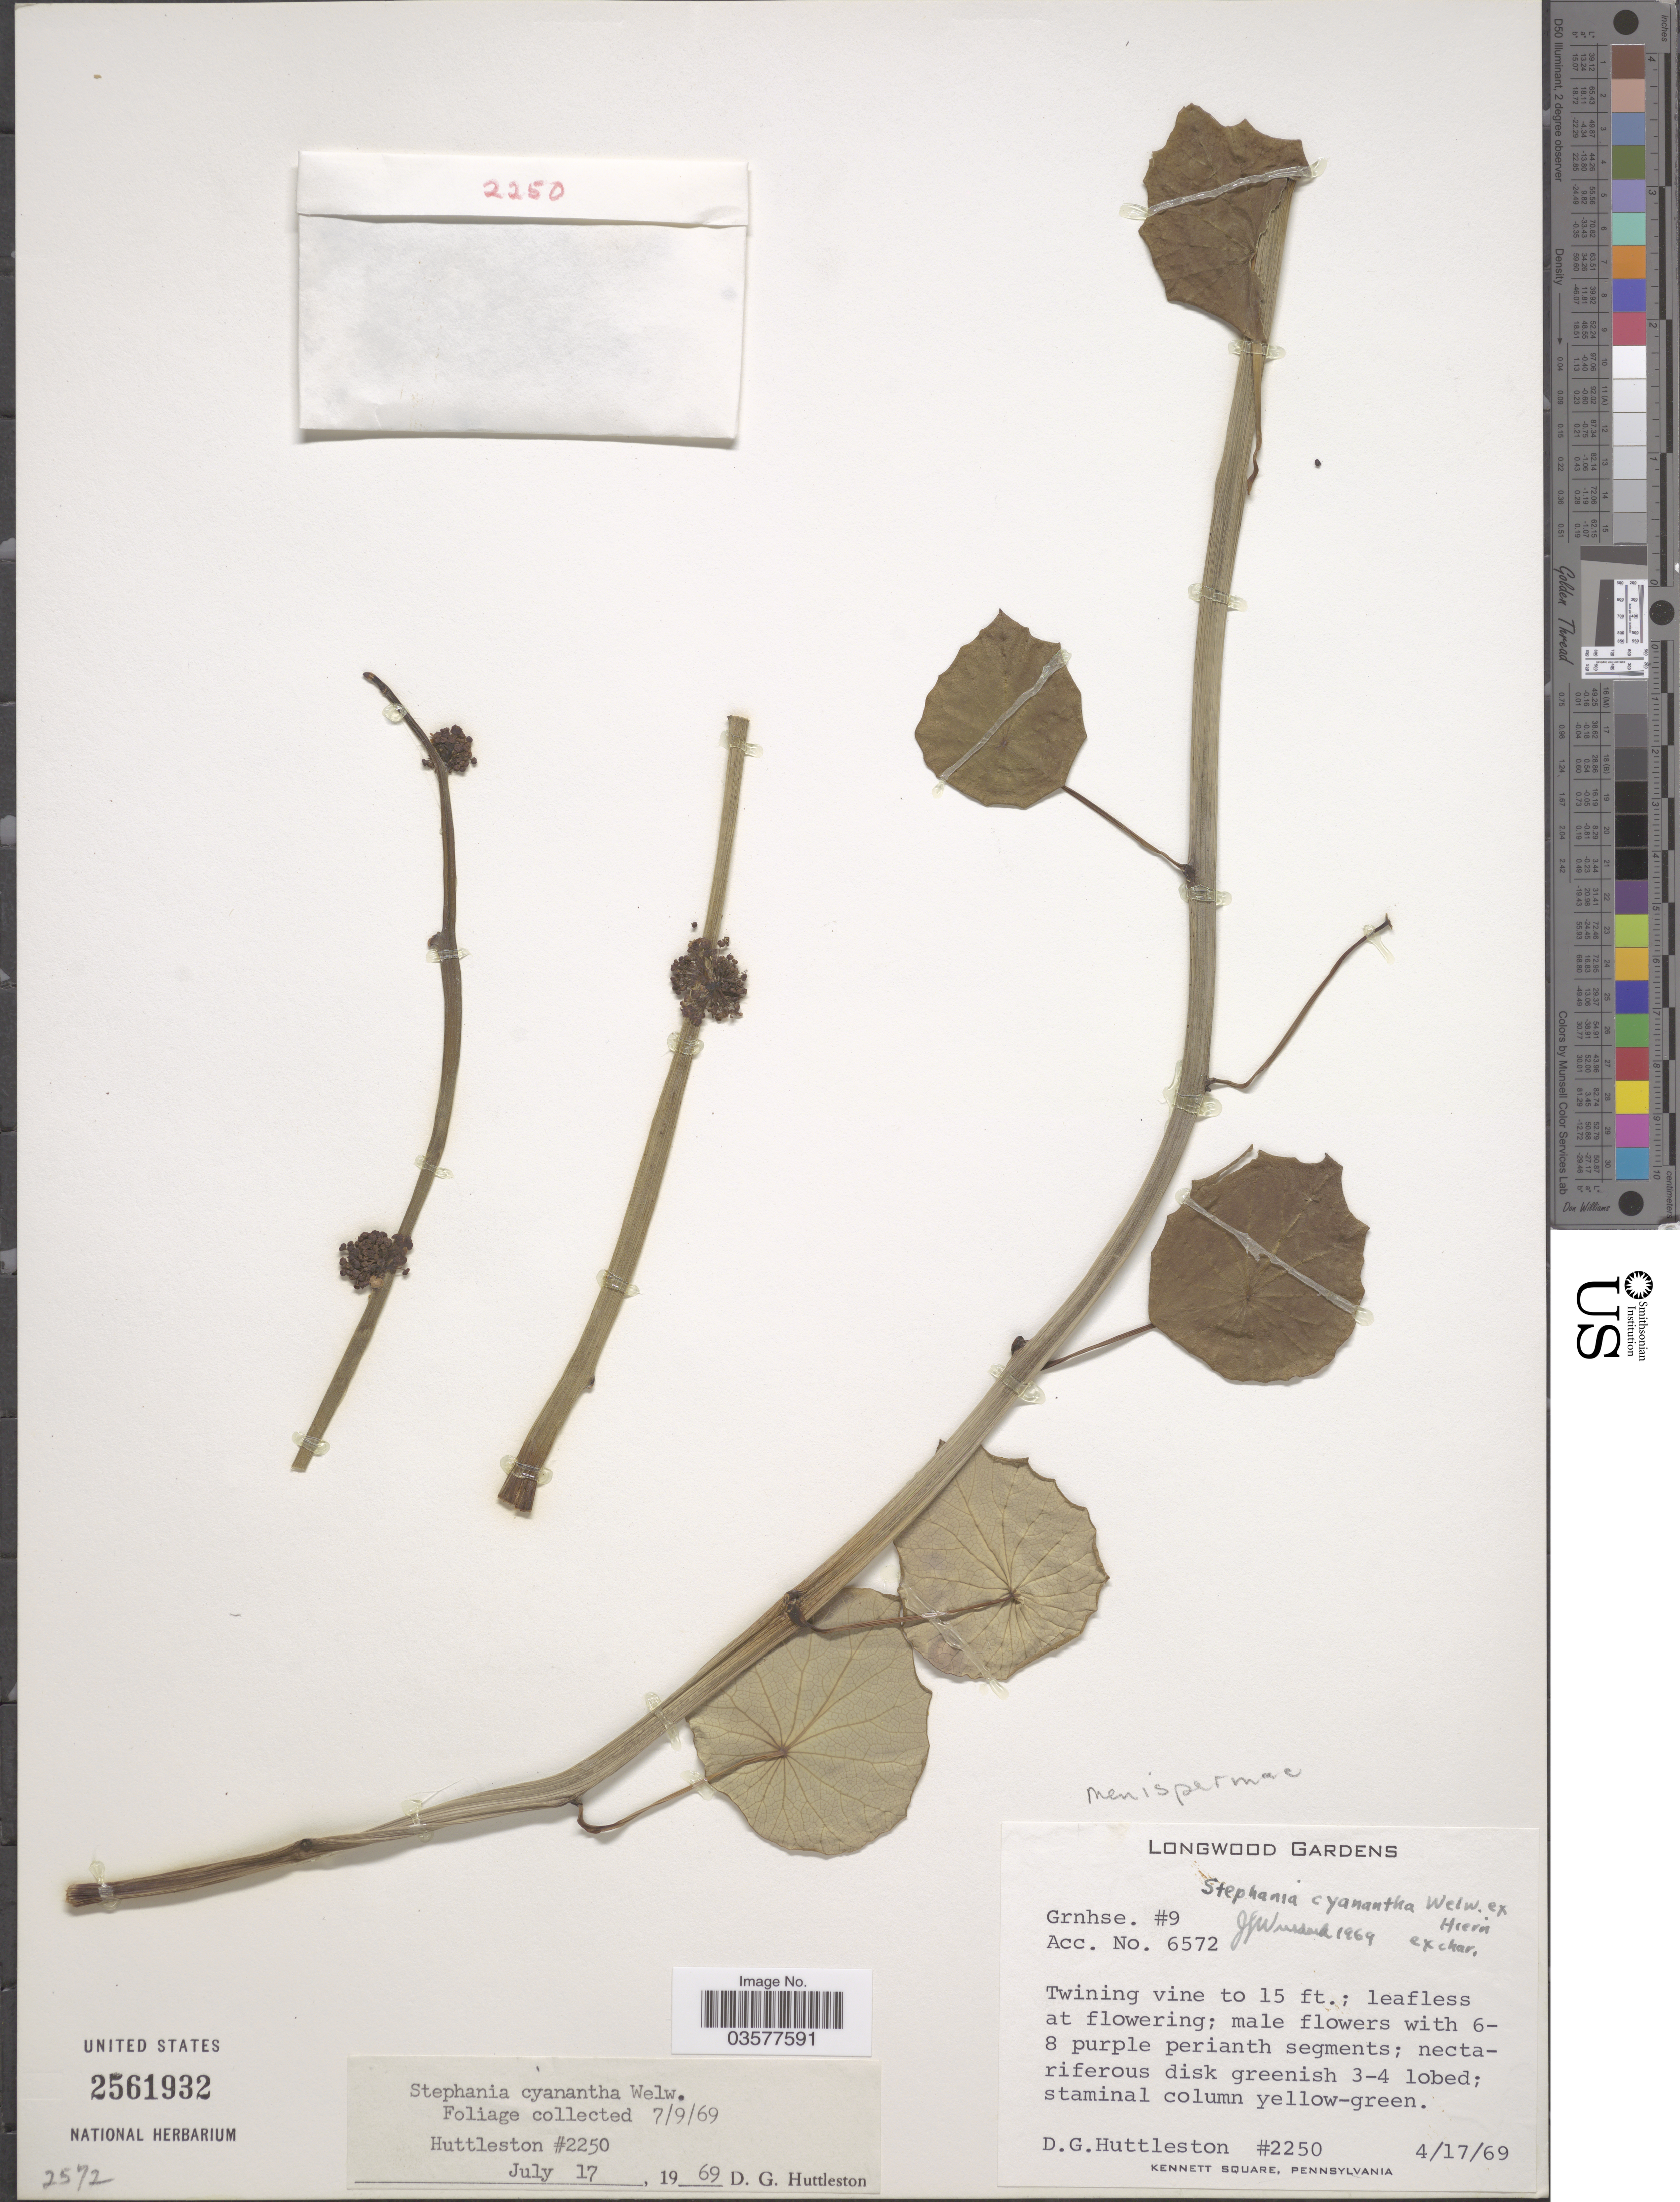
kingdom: Plantae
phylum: Tracheophyta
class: Magnoliopsida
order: Ranunculales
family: Menispermaceae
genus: Stephania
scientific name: Stephania cyanantha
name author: Welw. ex Hiern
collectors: D. G. Huttleston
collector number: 2250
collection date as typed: Transcribed d/m/y: 17/4/69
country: United States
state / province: Pennsylvania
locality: Longwood Gardens. Grnhse #9.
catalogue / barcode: US 2561932